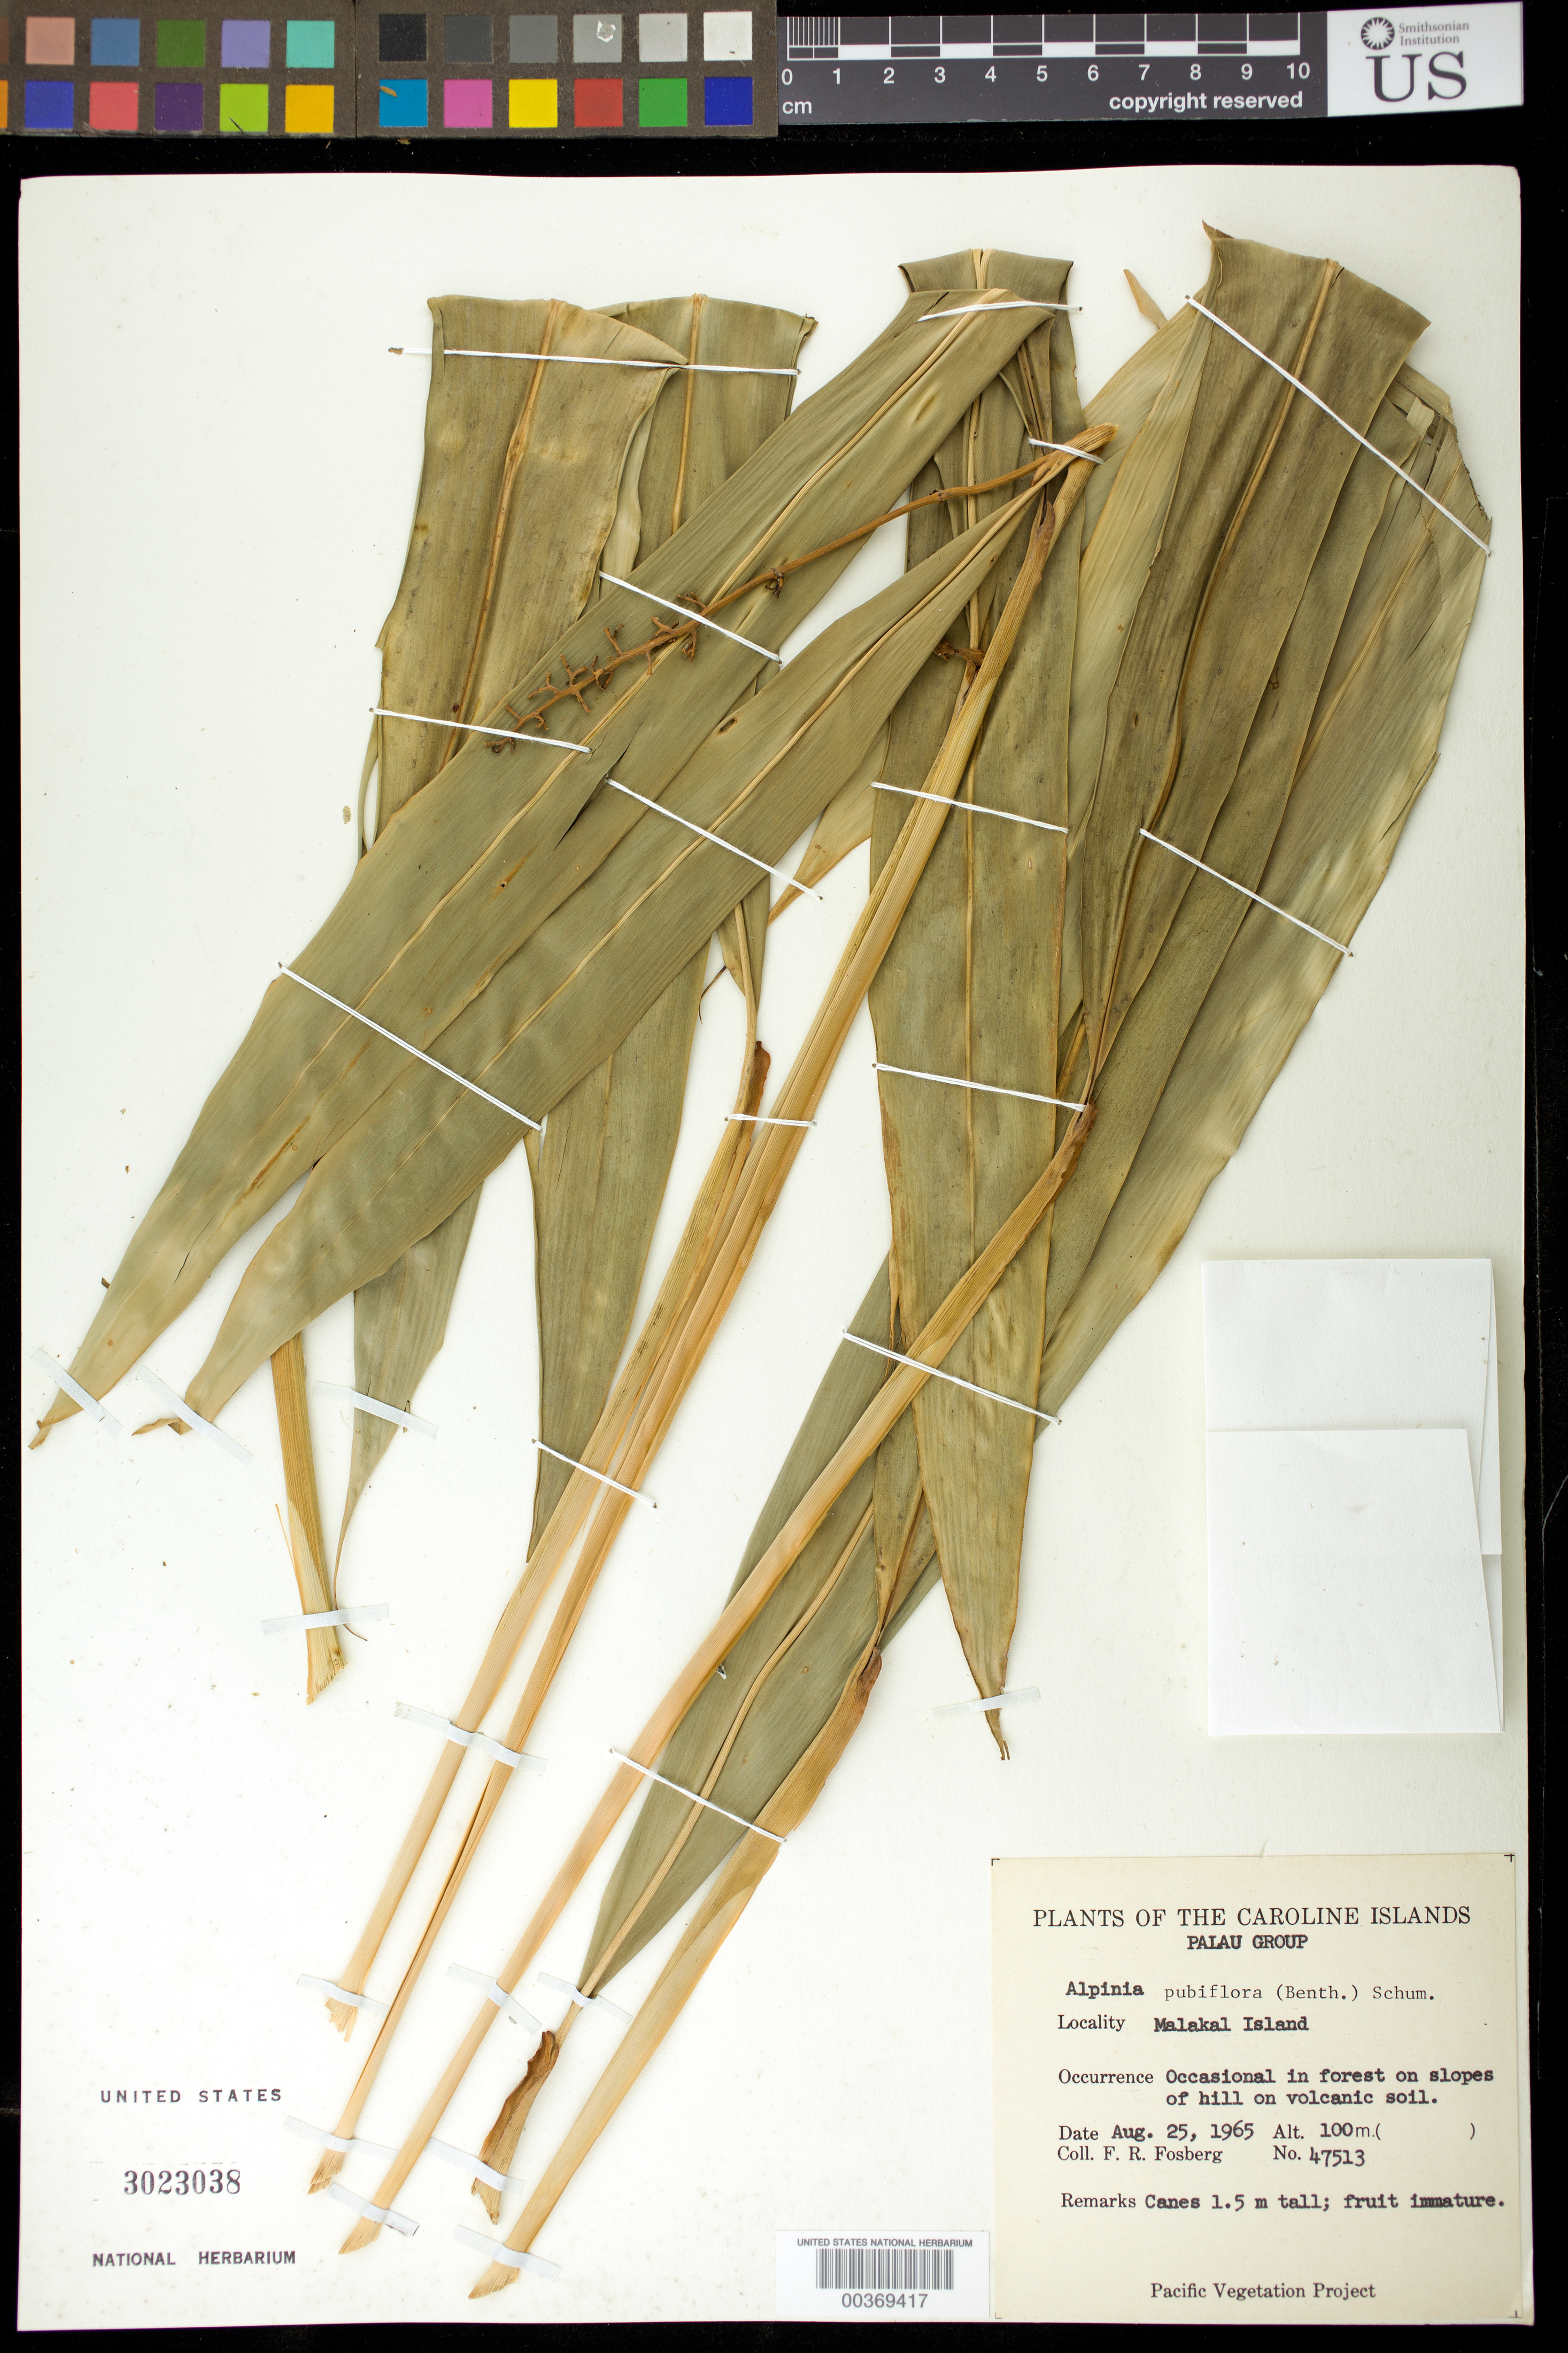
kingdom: Plantae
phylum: Tracheophyta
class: Liliopsida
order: Zingiberales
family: Zingiberaceae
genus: Alpinia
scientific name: Alpinia pubiflora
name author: (Benth.) K. Schum.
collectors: F. R. Fosberg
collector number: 47513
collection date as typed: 25 Aug 1965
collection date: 1965-08-25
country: Palau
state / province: Koror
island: Ngemelachel [Malakal]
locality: Palau group, Malakal island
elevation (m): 100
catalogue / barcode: US 3023038